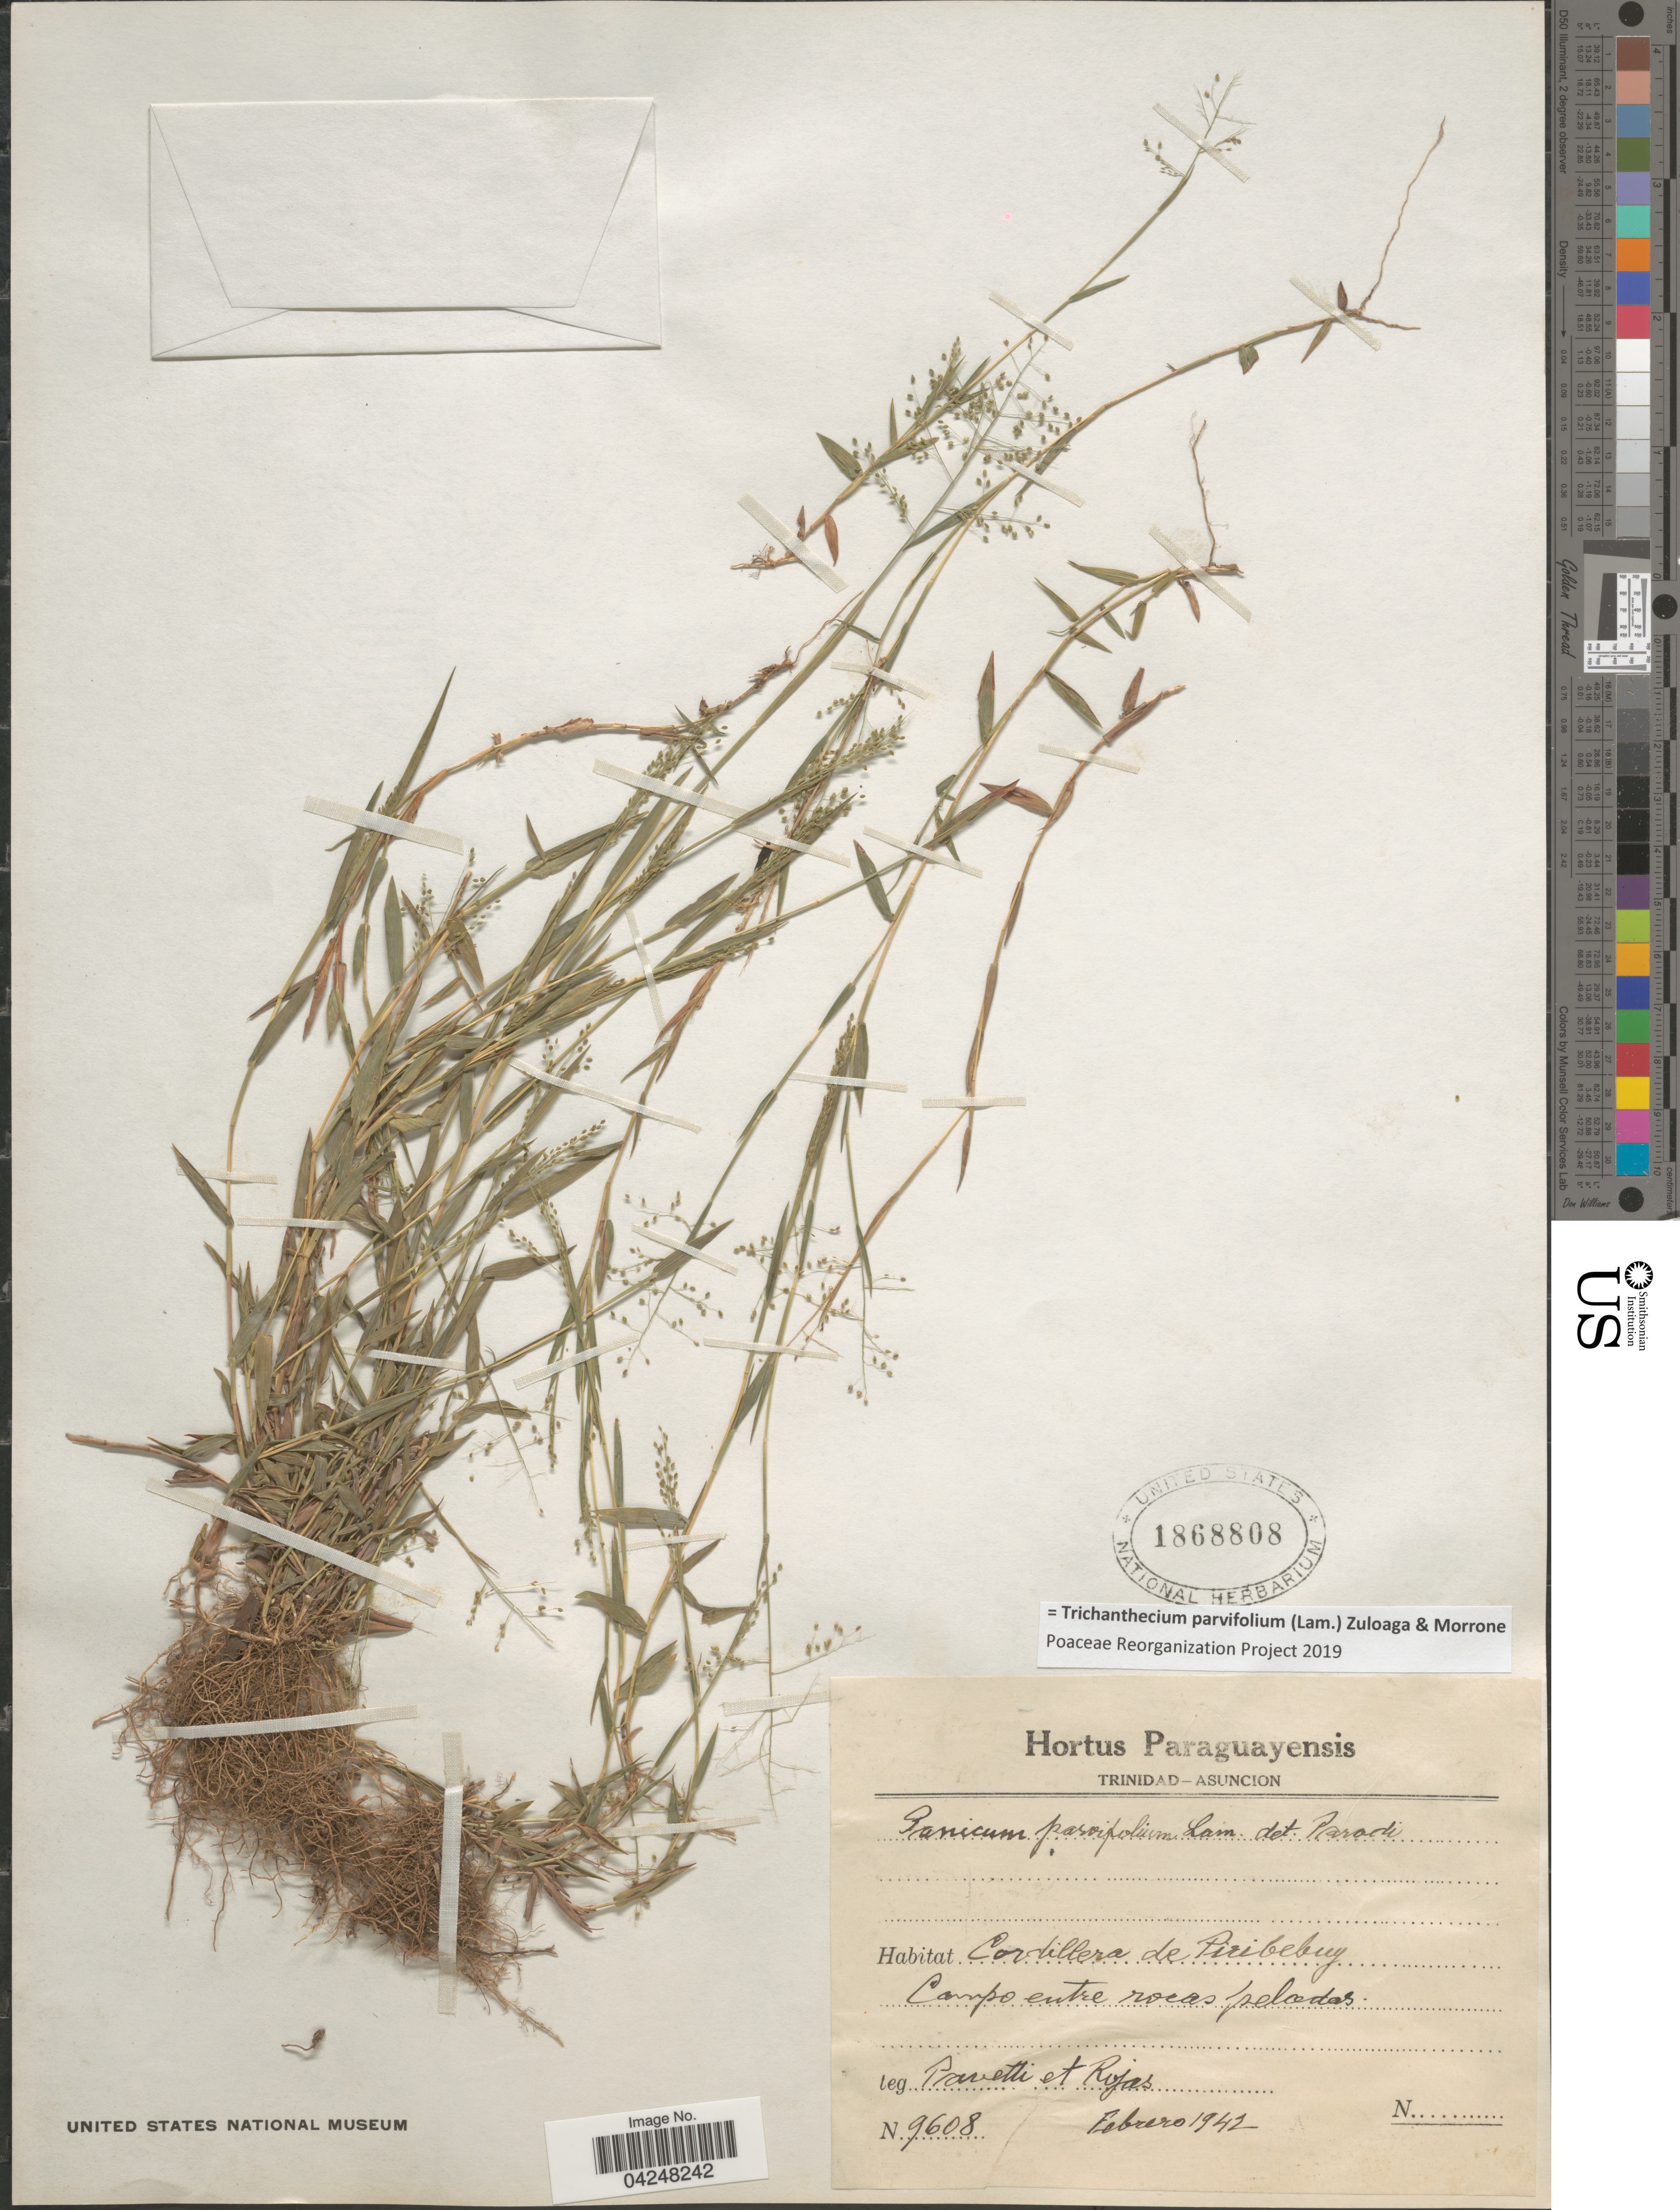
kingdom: Plantae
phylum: Tracheophyta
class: Liliopsida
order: Poales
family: Poaceae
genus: Trichanthecium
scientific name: Trichanthecium parvifolium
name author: (Lam.) Zuloaga & Morrone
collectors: Pravetti & Rojas, --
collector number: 9608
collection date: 1942-02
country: Paraguay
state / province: Asuncion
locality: Cordillera de Piribebuy. Campo entre rocas peladas.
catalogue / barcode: US 1868808